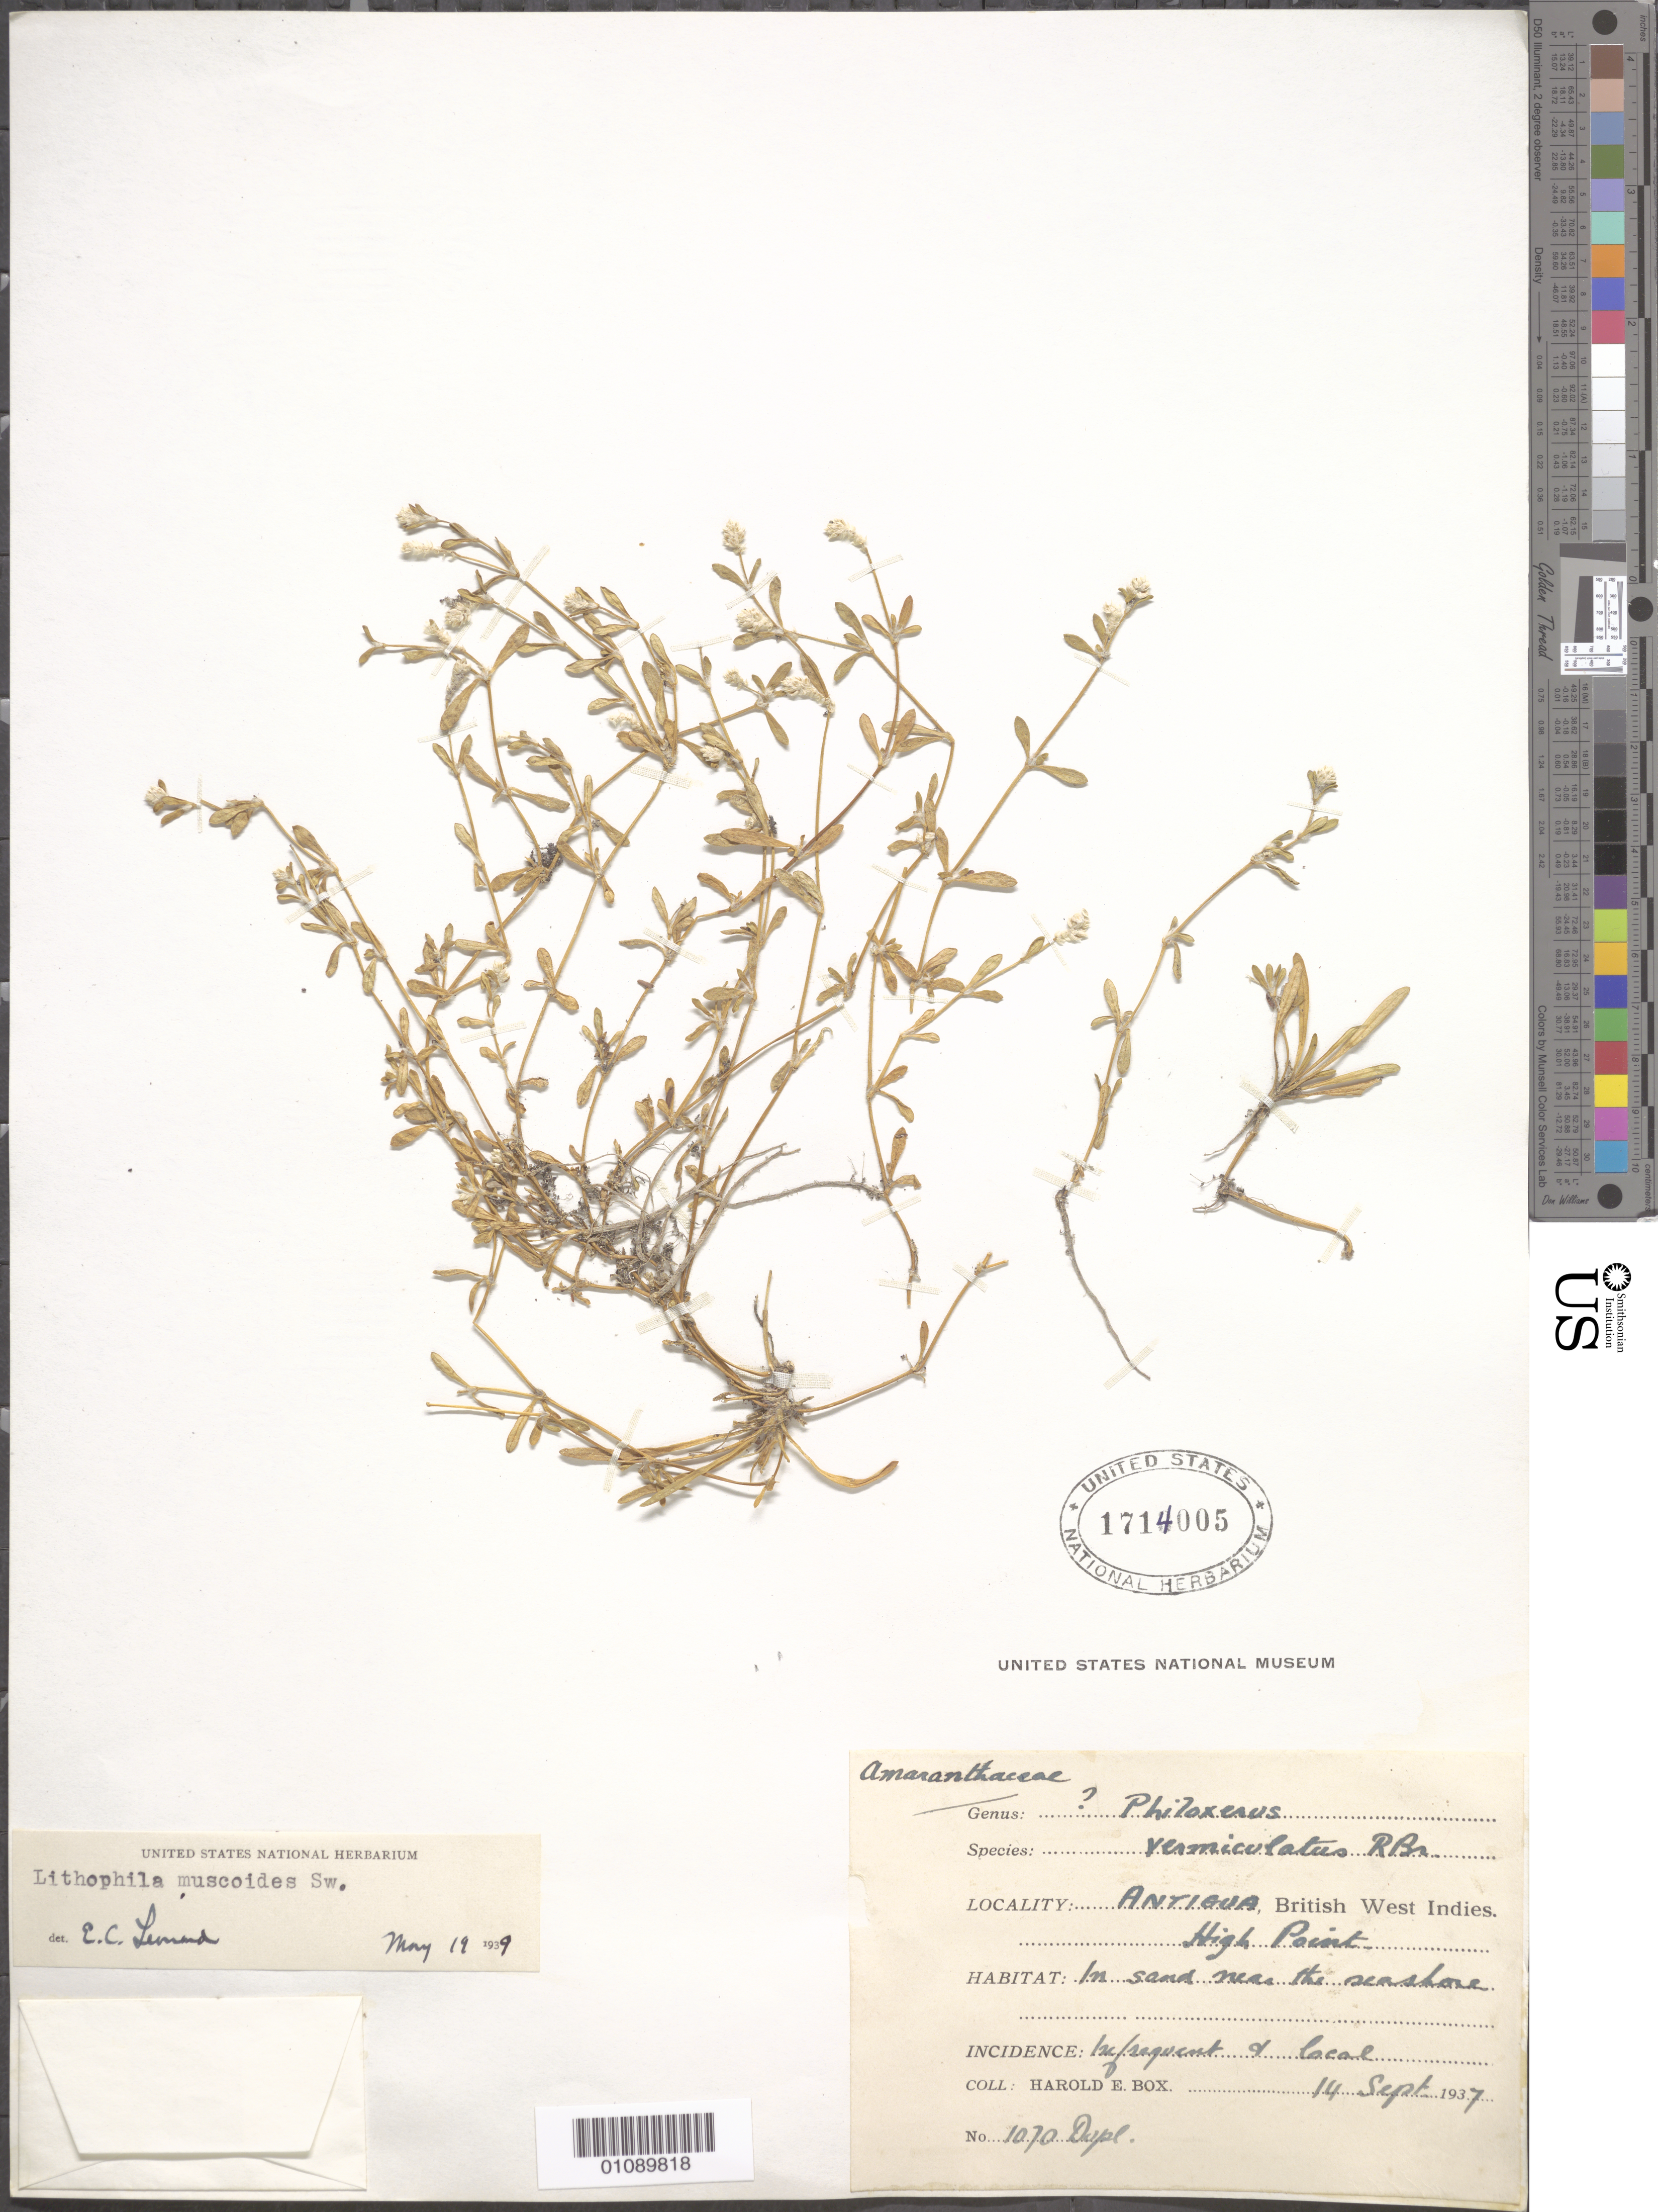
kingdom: Plantae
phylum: Tracheophyta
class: Magnoliopsida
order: Caryophyllales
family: Amaranthaceae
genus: Gomphrena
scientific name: Gomphrena muscoides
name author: (Sw.) T. Ortuño & Borsch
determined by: Strong, Mark T., (BOT), Smithsonian Institution - National Museum of Natural History (UNITED STATES)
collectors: H. E. Box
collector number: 1070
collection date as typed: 14 Sep 1937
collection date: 1937-09-14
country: Antigua and Barbuda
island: Antigua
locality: High Point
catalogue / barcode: US 1714005